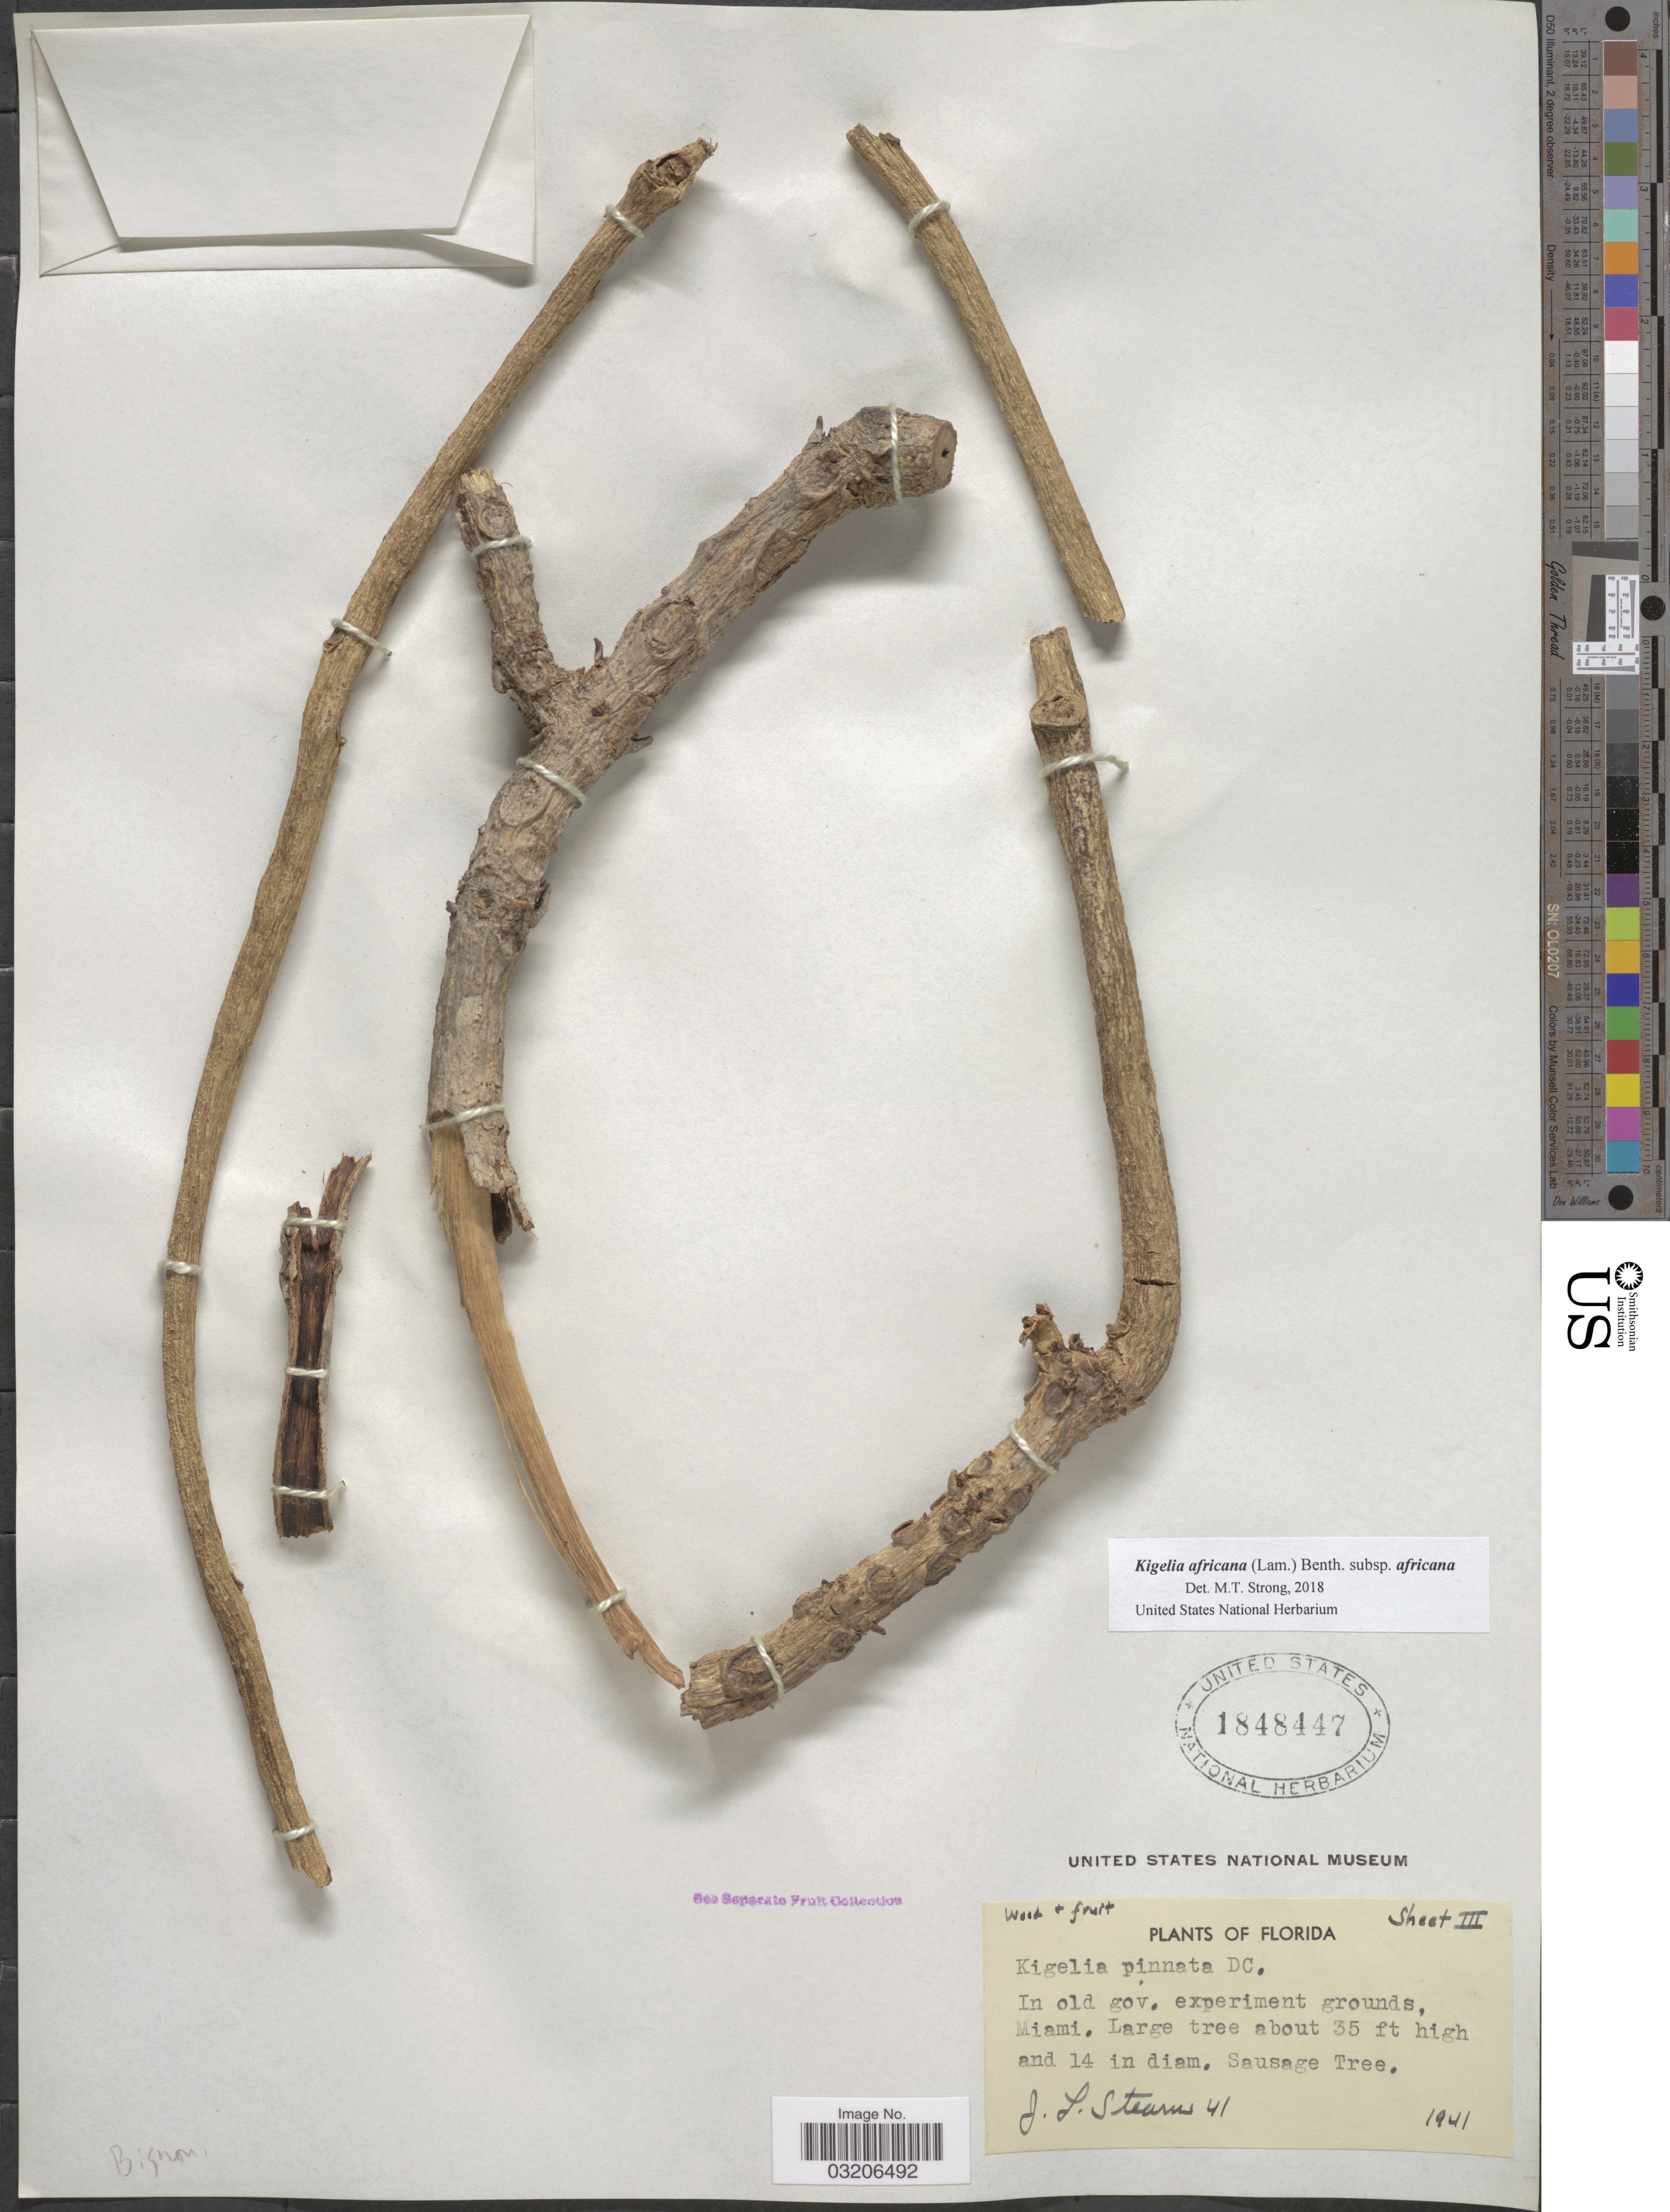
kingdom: Plantae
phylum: Tracheophyta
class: Magnoliopsida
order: Lamiales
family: Bignoniaceae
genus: Kigelia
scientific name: Kigelia africana subsp. africana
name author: (Lam.) Benth.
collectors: J. Stearns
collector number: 41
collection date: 1941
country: United States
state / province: Florida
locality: In old gov. experiment grounds, Miami.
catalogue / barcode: US 1848447